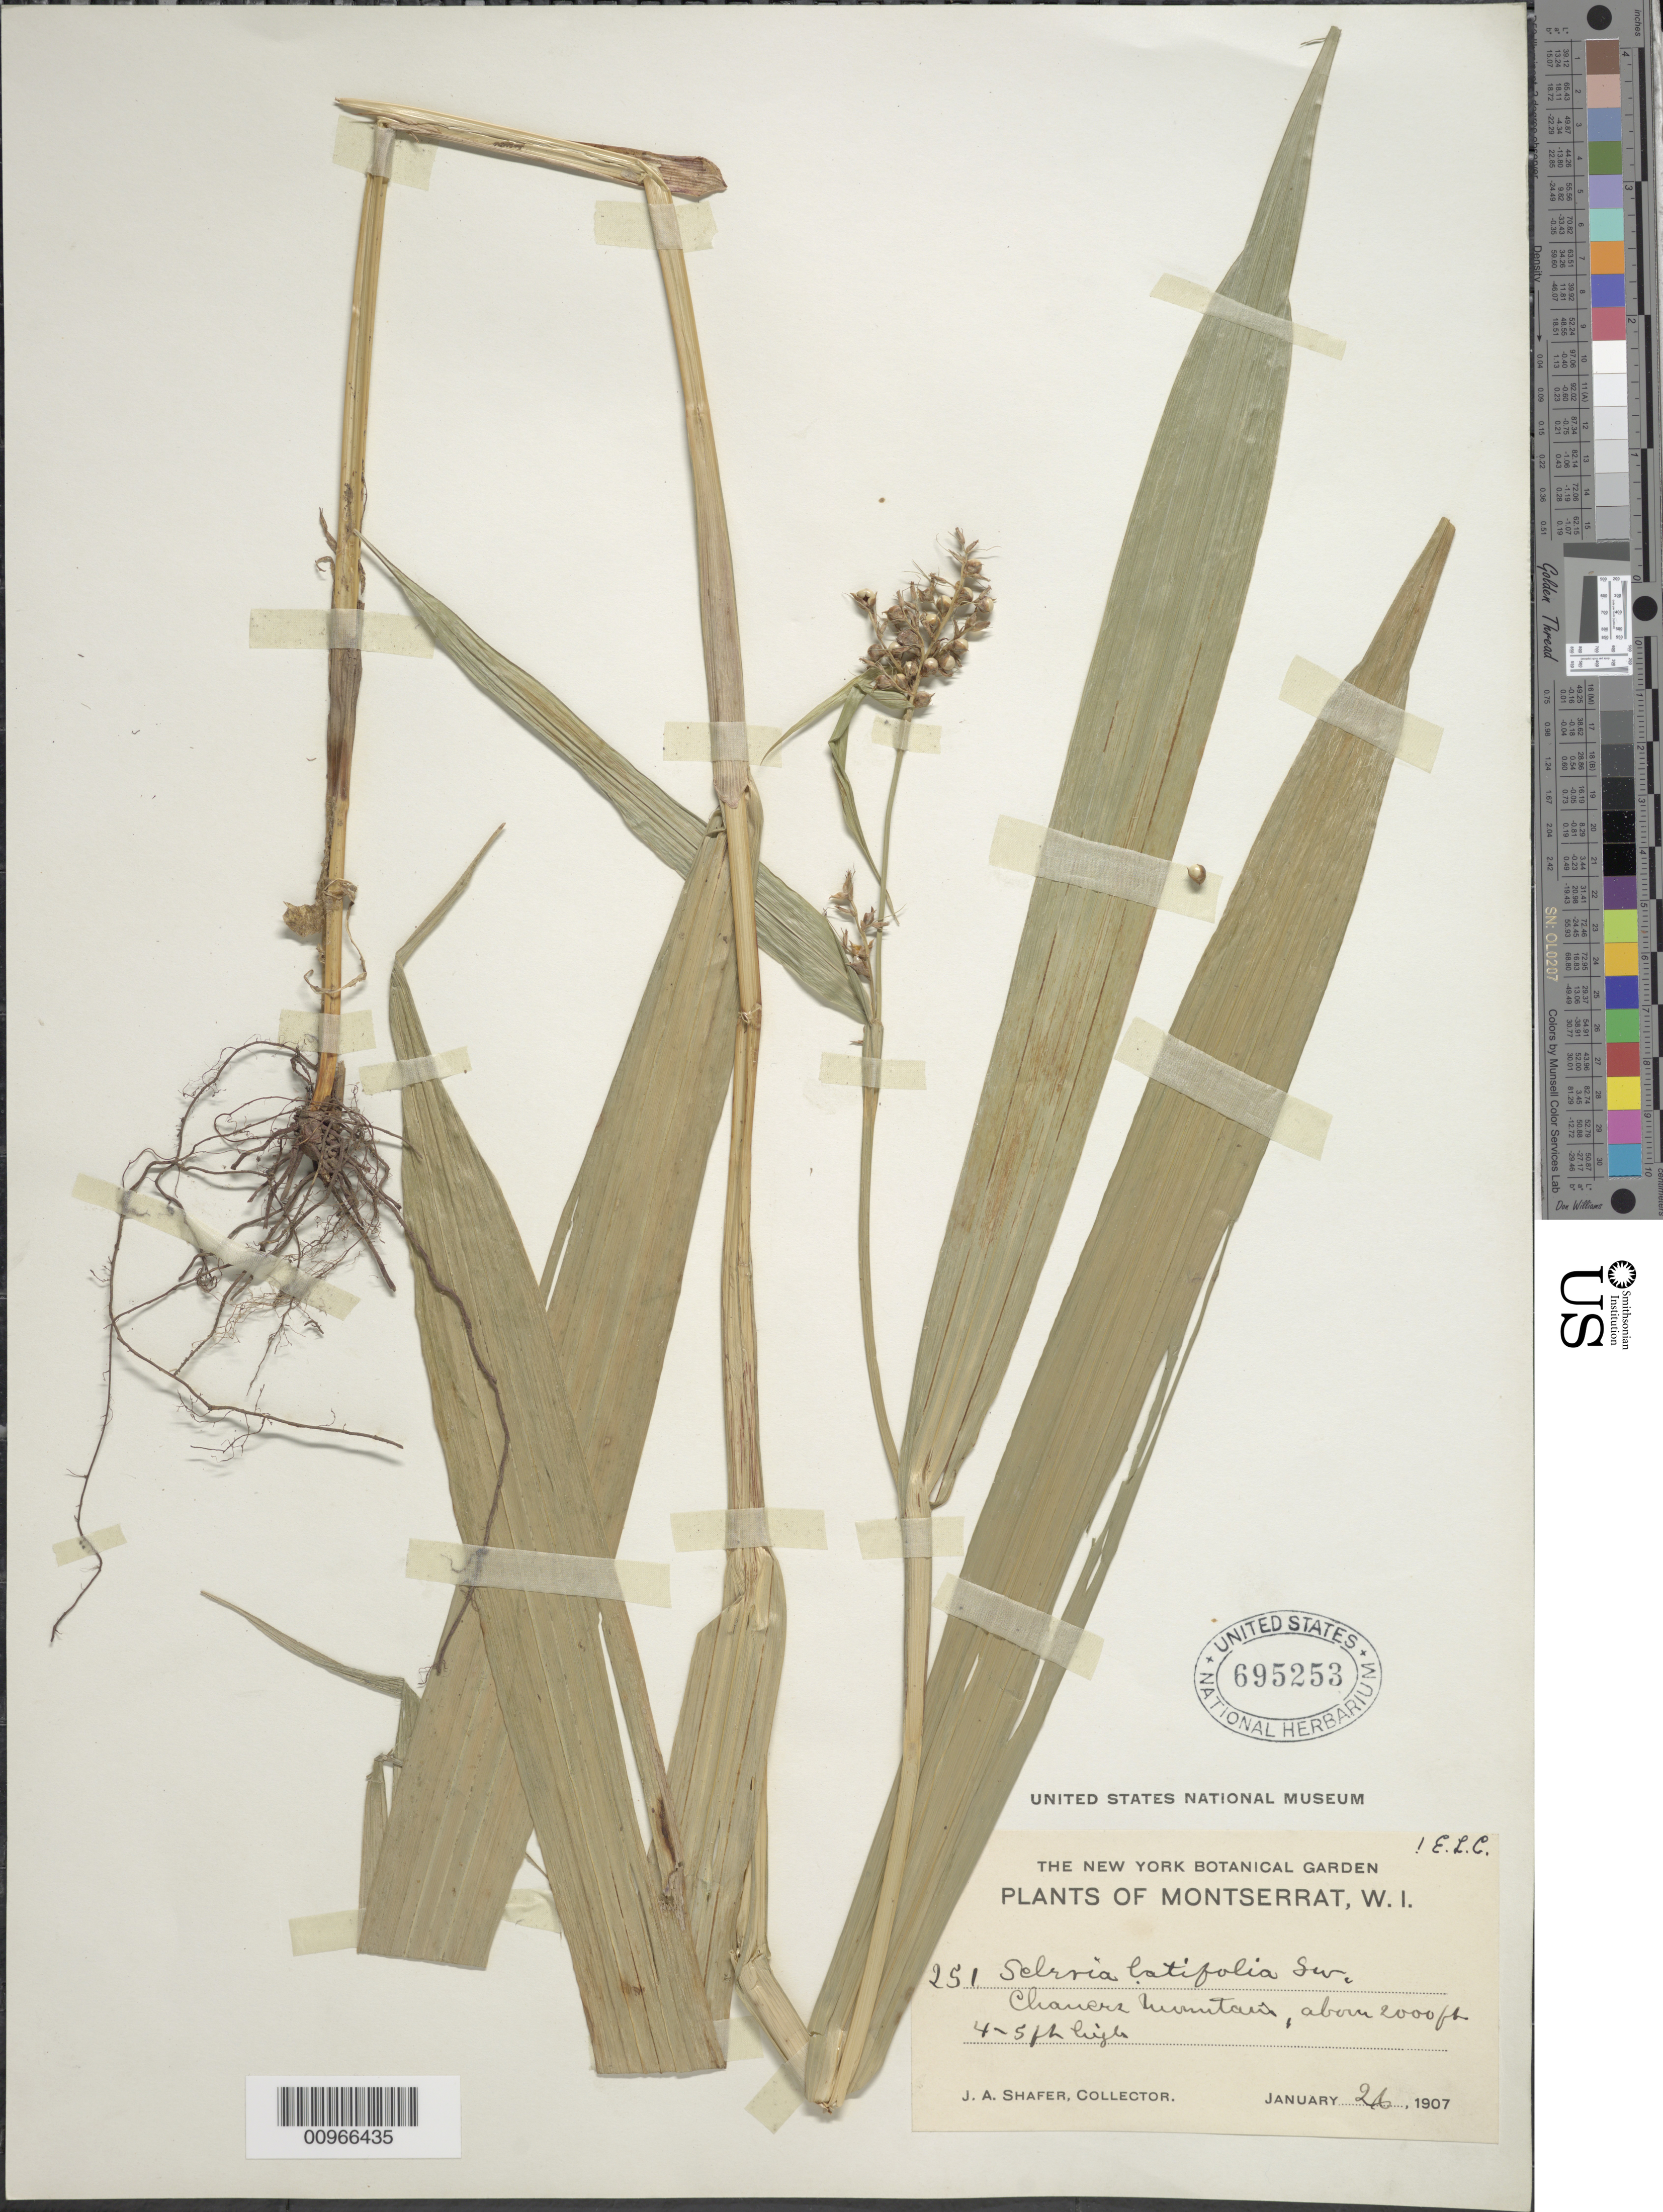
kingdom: Plantae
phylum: Tracheophyta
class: Liliopsida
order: Poales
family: Cyperaceae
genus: Scleria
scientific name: Scleria latifolia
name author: Sw.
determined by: Core, E. L.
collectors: J. A. Shafer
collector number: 251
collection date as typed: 26 Jan 1907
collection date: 1907-01-26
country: Montserrat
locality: "Chances" Mounatains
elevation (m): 610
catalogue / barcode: US 695253